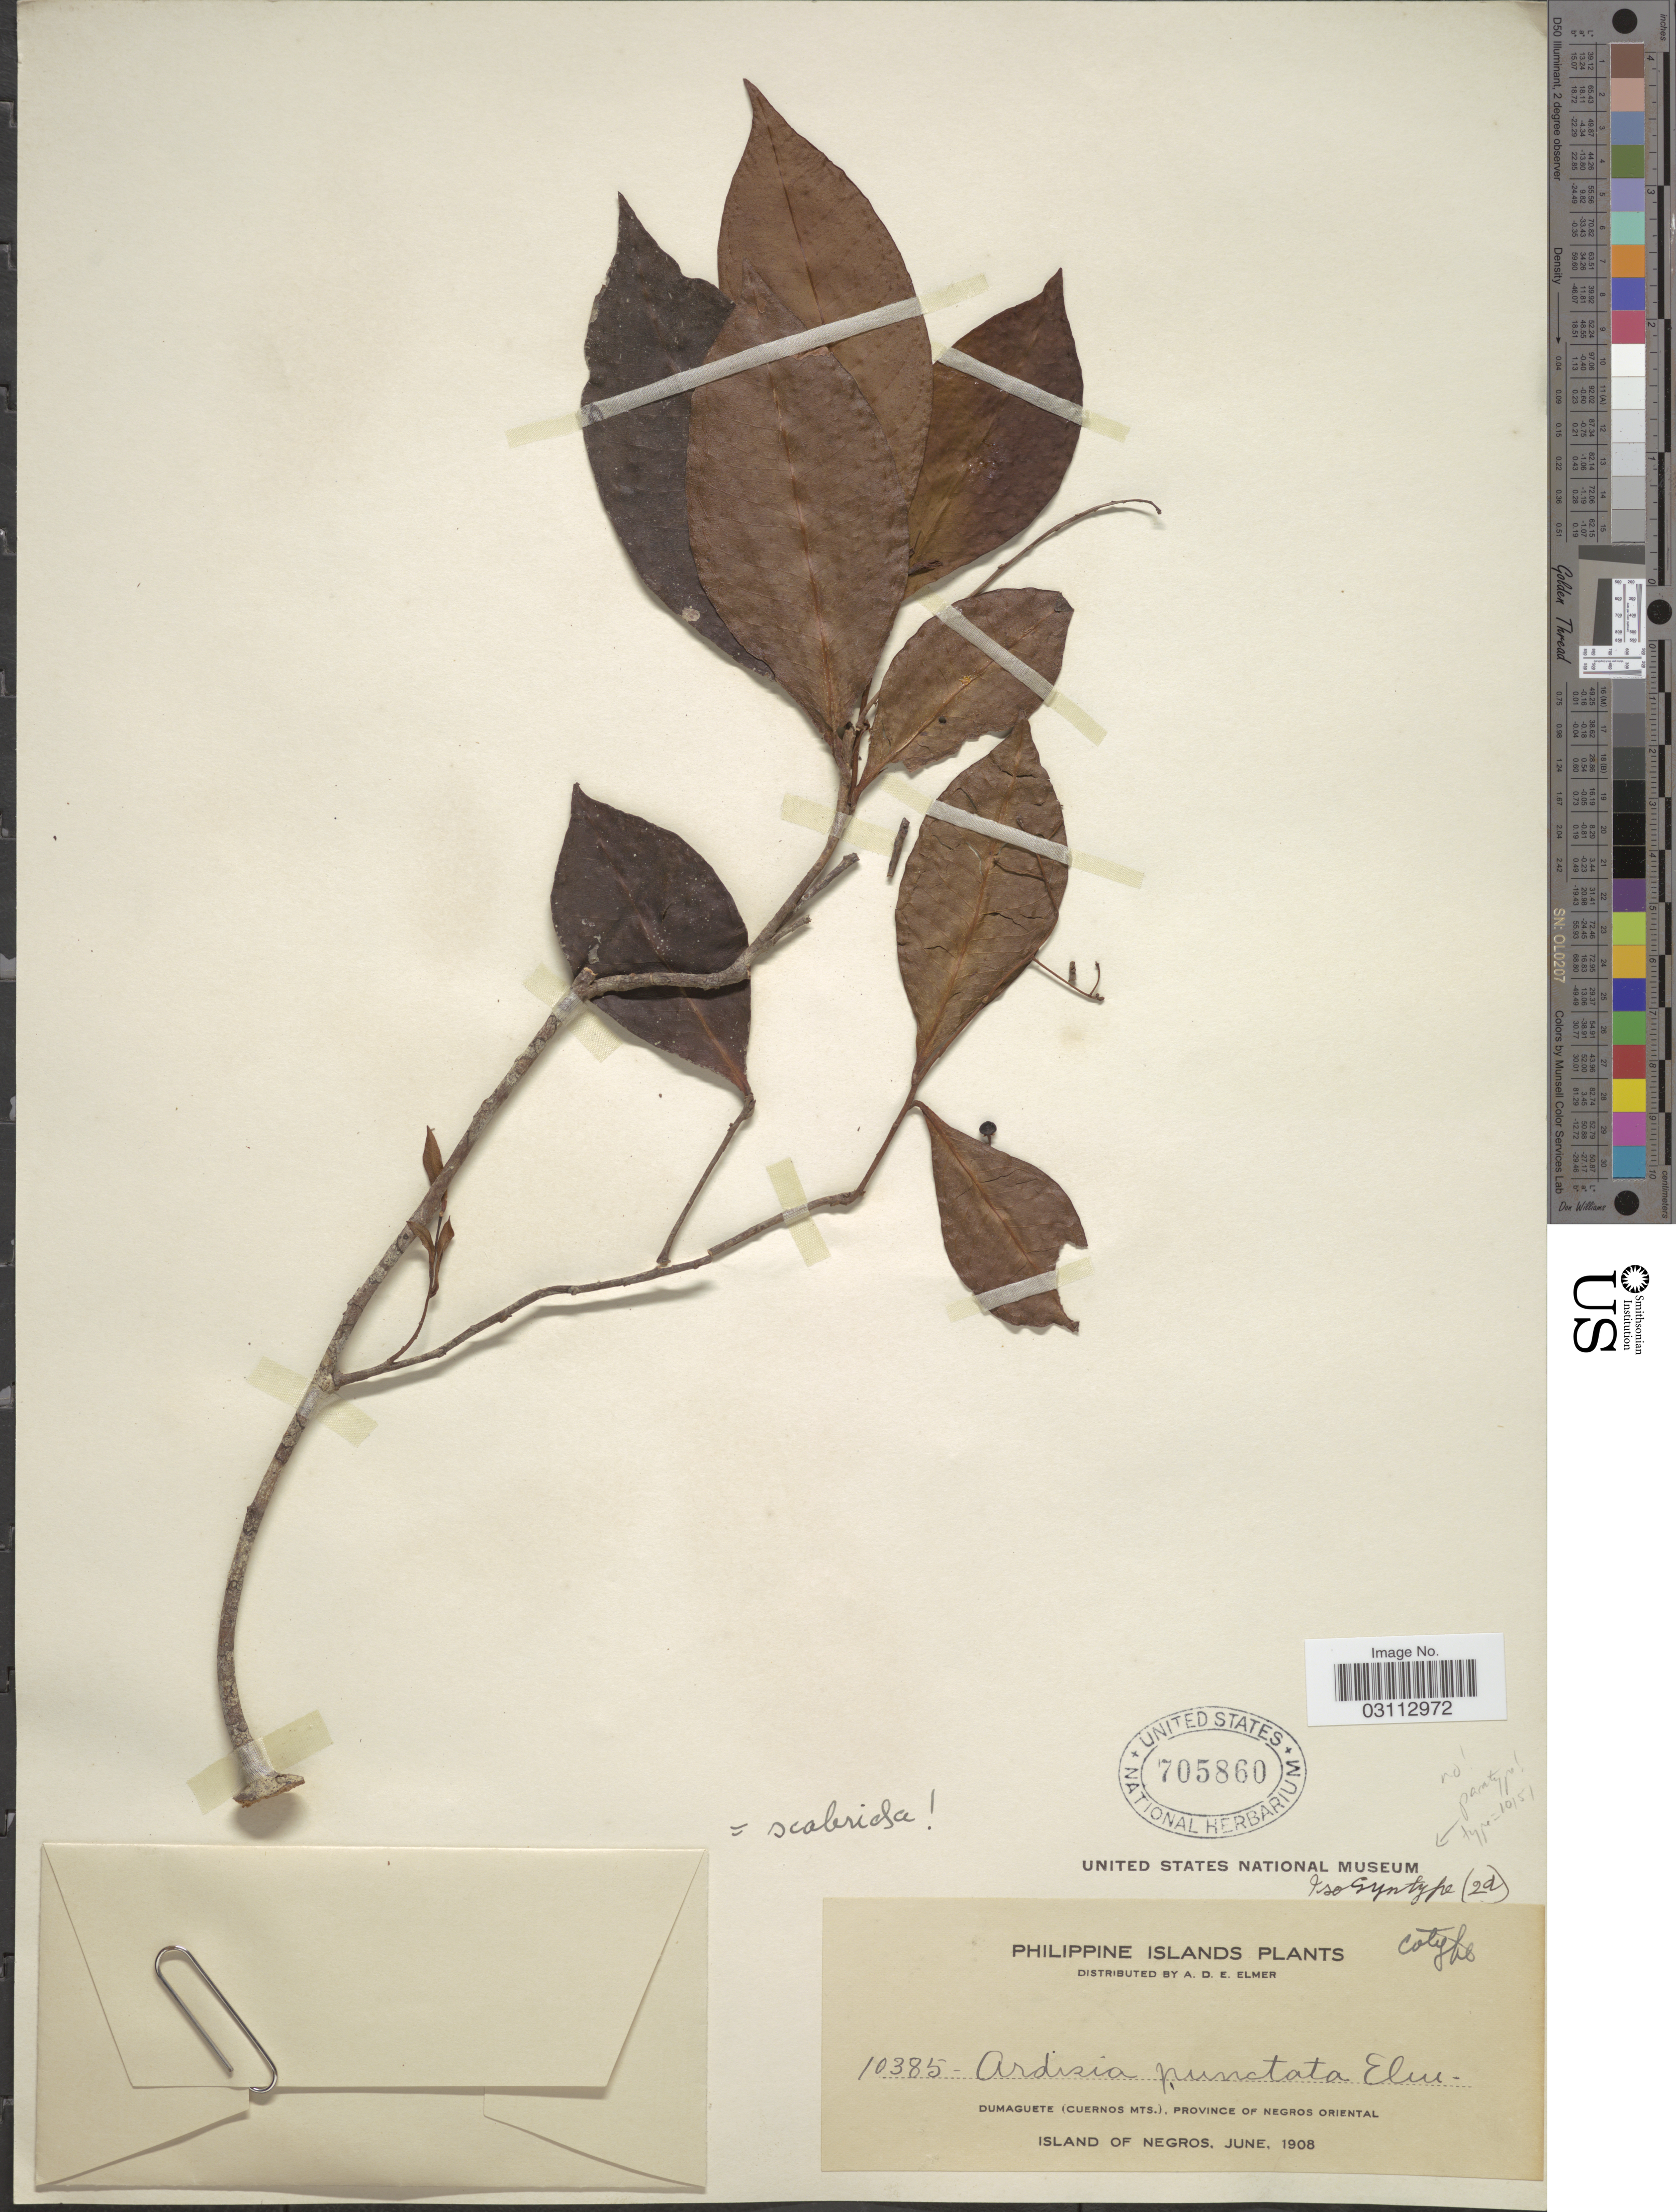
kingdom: Plantae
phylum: Tracheophyta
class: Magnoliopsida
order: Ericales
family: Primulaceae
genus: Ardisia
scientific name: Ardisia scabrida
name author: Mez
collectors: A. D. E. Elmer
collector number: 10385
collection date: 1908-06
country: Philippines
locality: Dumaguete (Cuernos Mts.), Province of Negros Oriental. Island of Negros.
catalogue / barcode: US 705860